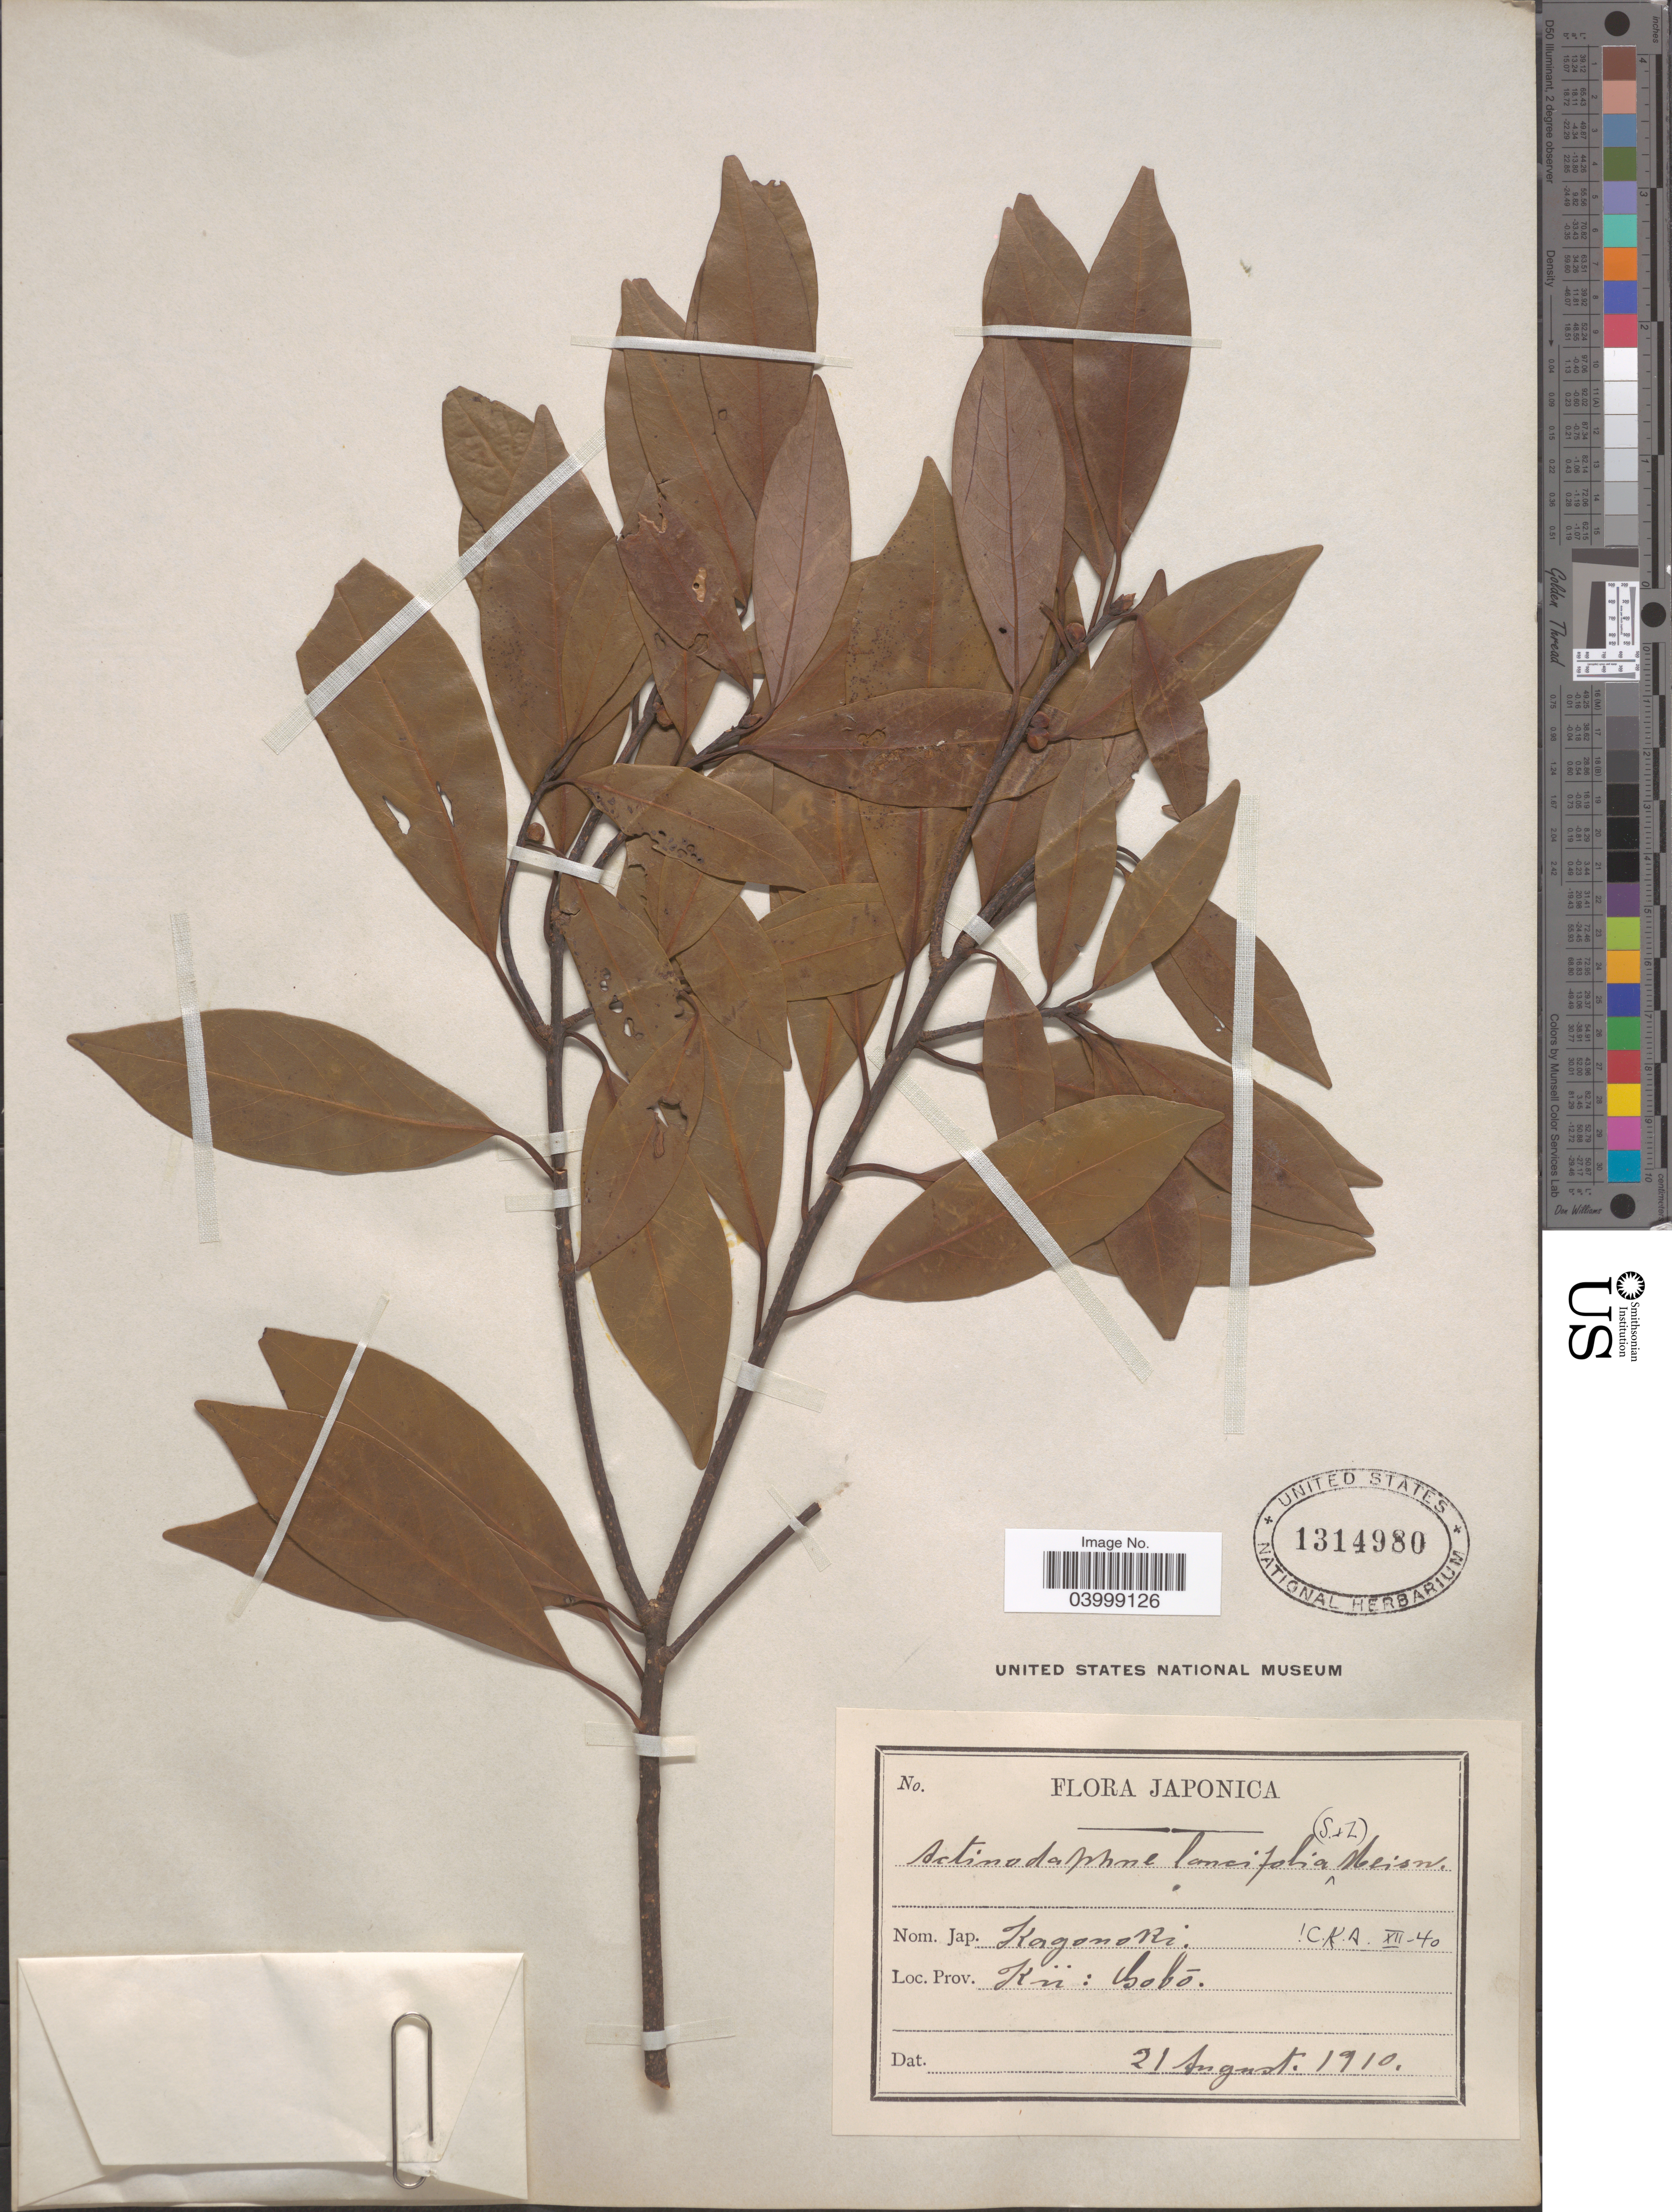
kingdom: Plantae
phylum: Tracheophyta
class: Magnoliopsida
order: Laurales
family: Lauraceae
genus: Actinodaphne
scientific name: Actinodaphne lancifolia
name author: (Blume) Meisn.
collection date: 1910-08-21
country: Japan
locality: Kii: Gobó.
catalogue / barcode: US 1314980